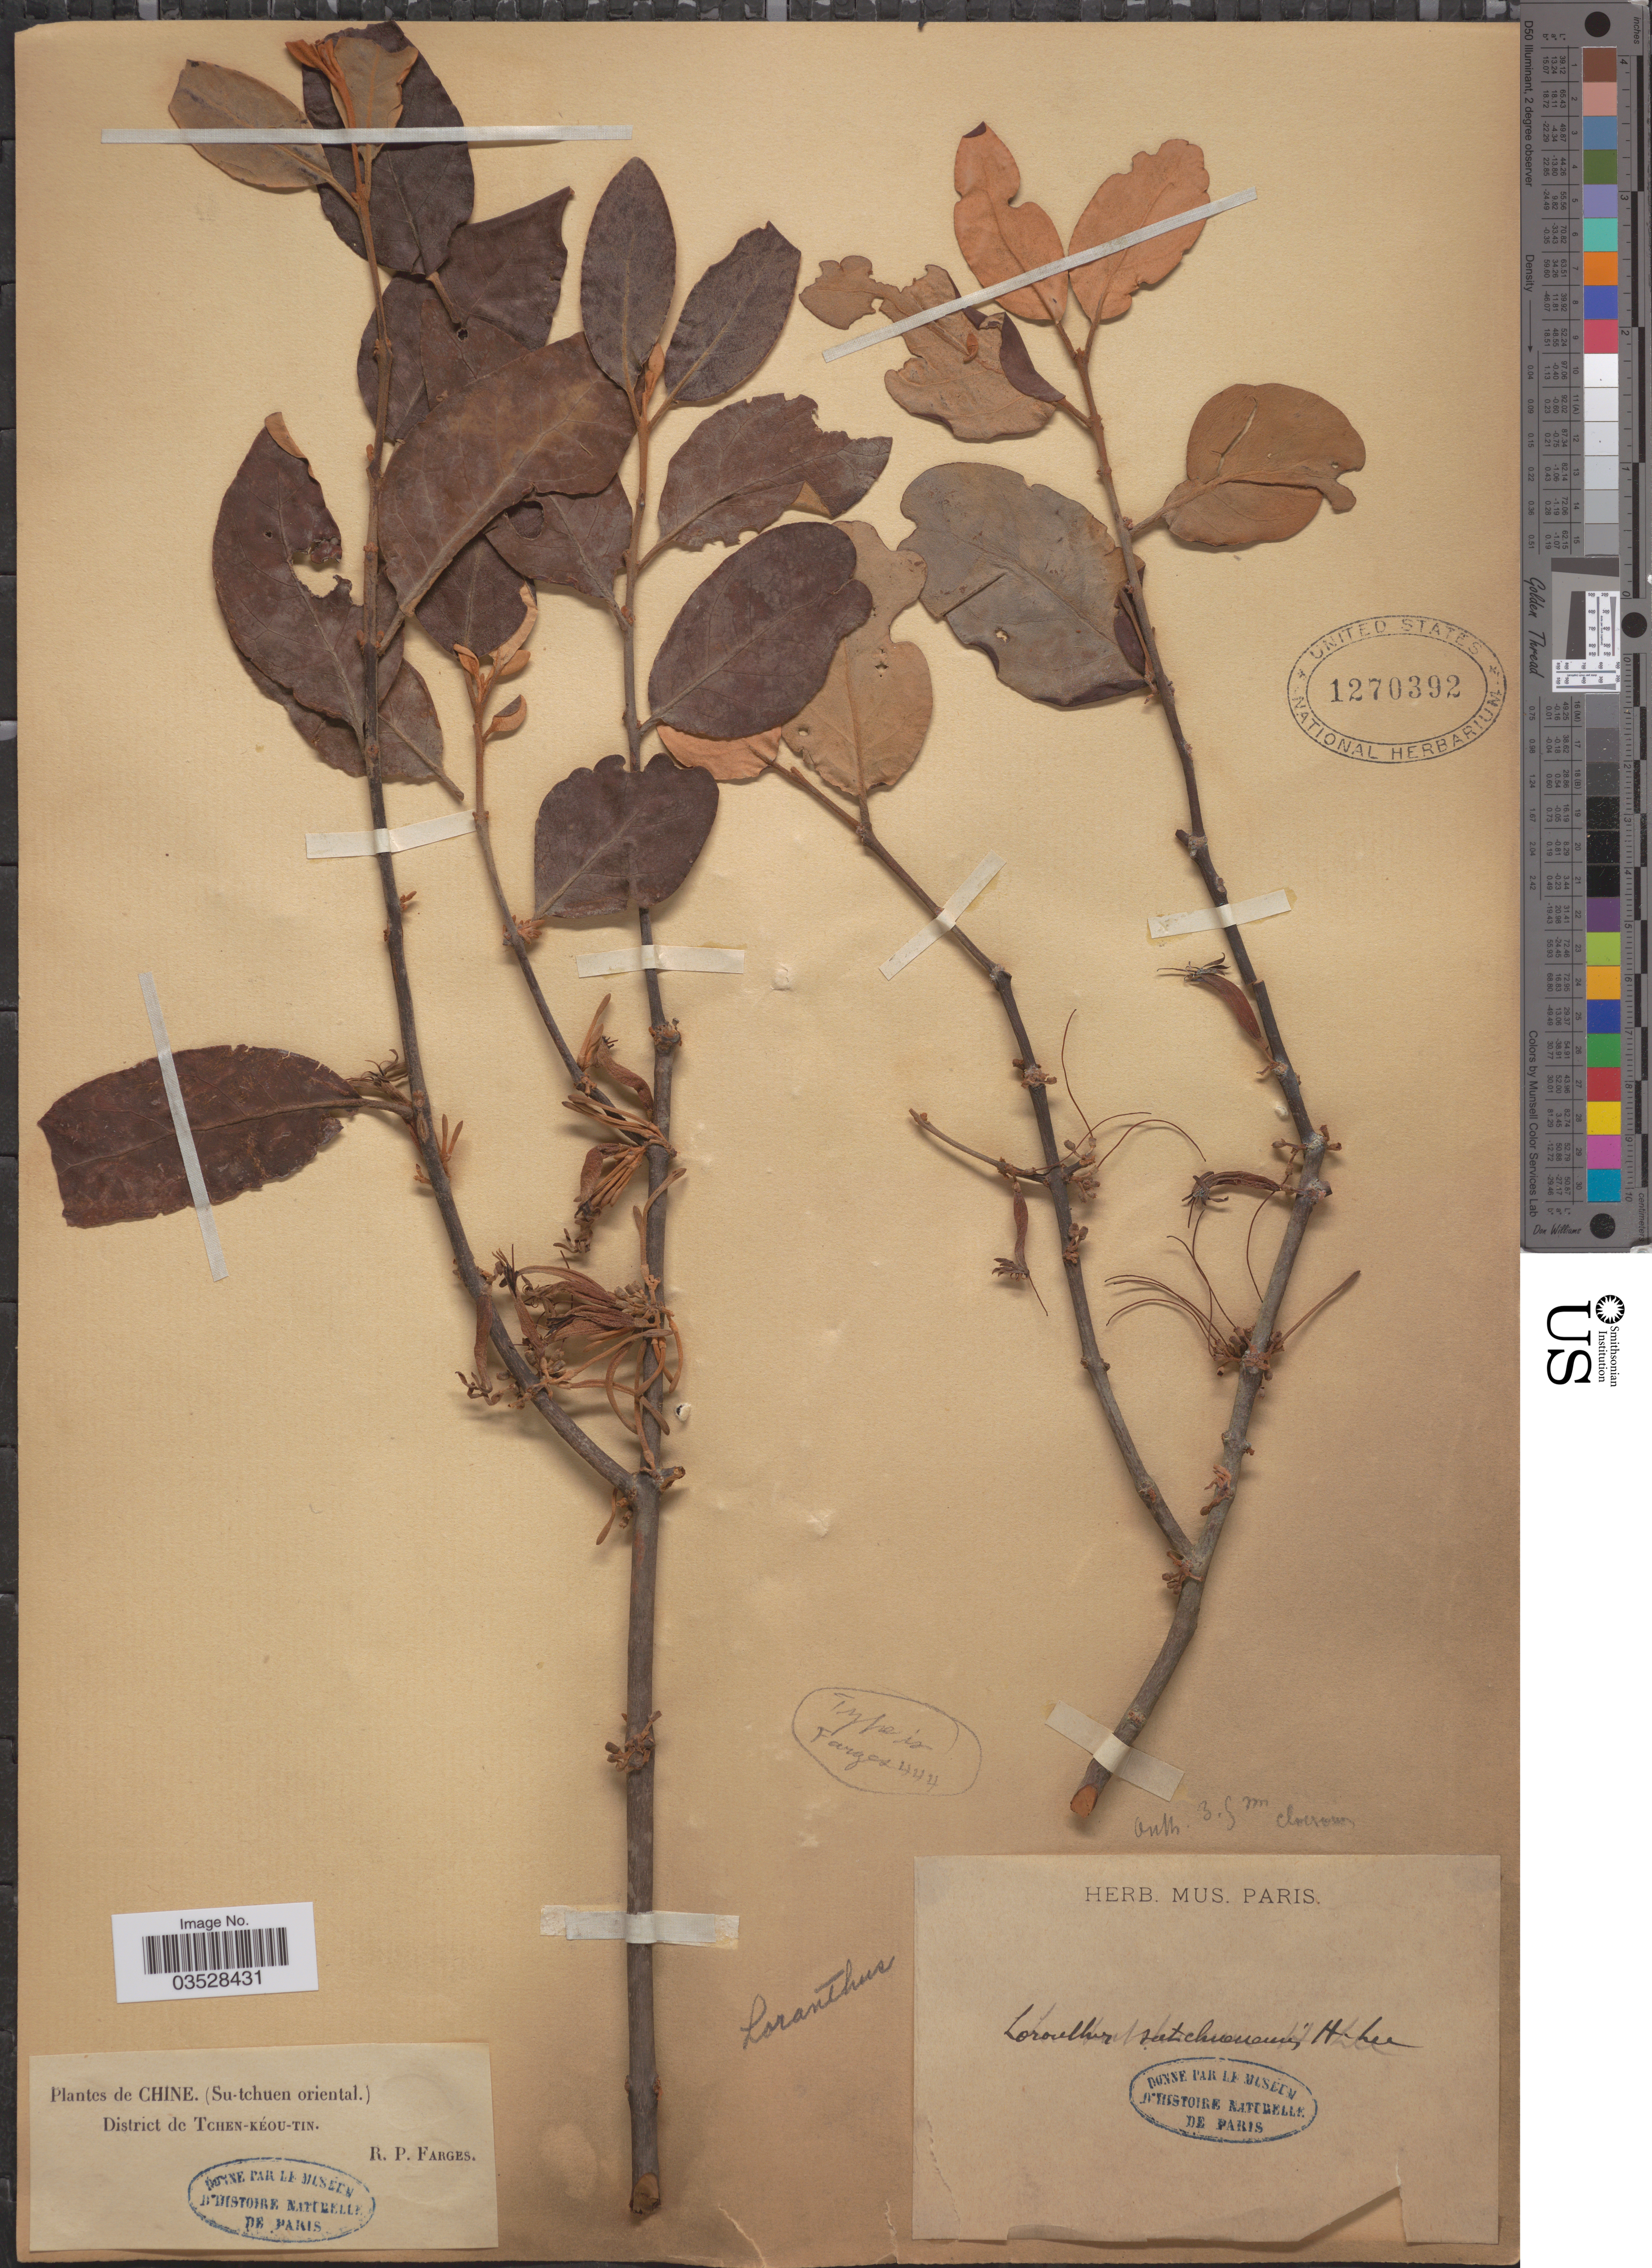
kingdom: Plantae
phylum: Tracheophyta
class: Magnoliopsida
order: Santalales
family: Loranthaceae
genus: Loranthus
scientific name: Loranthus sutchuenensis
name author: Lecomte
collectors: R. Farges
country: China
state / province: Sichuan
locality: Su-tchuen oriental. District de Tchen-Kéou-Tin.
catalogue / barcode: US 1270392